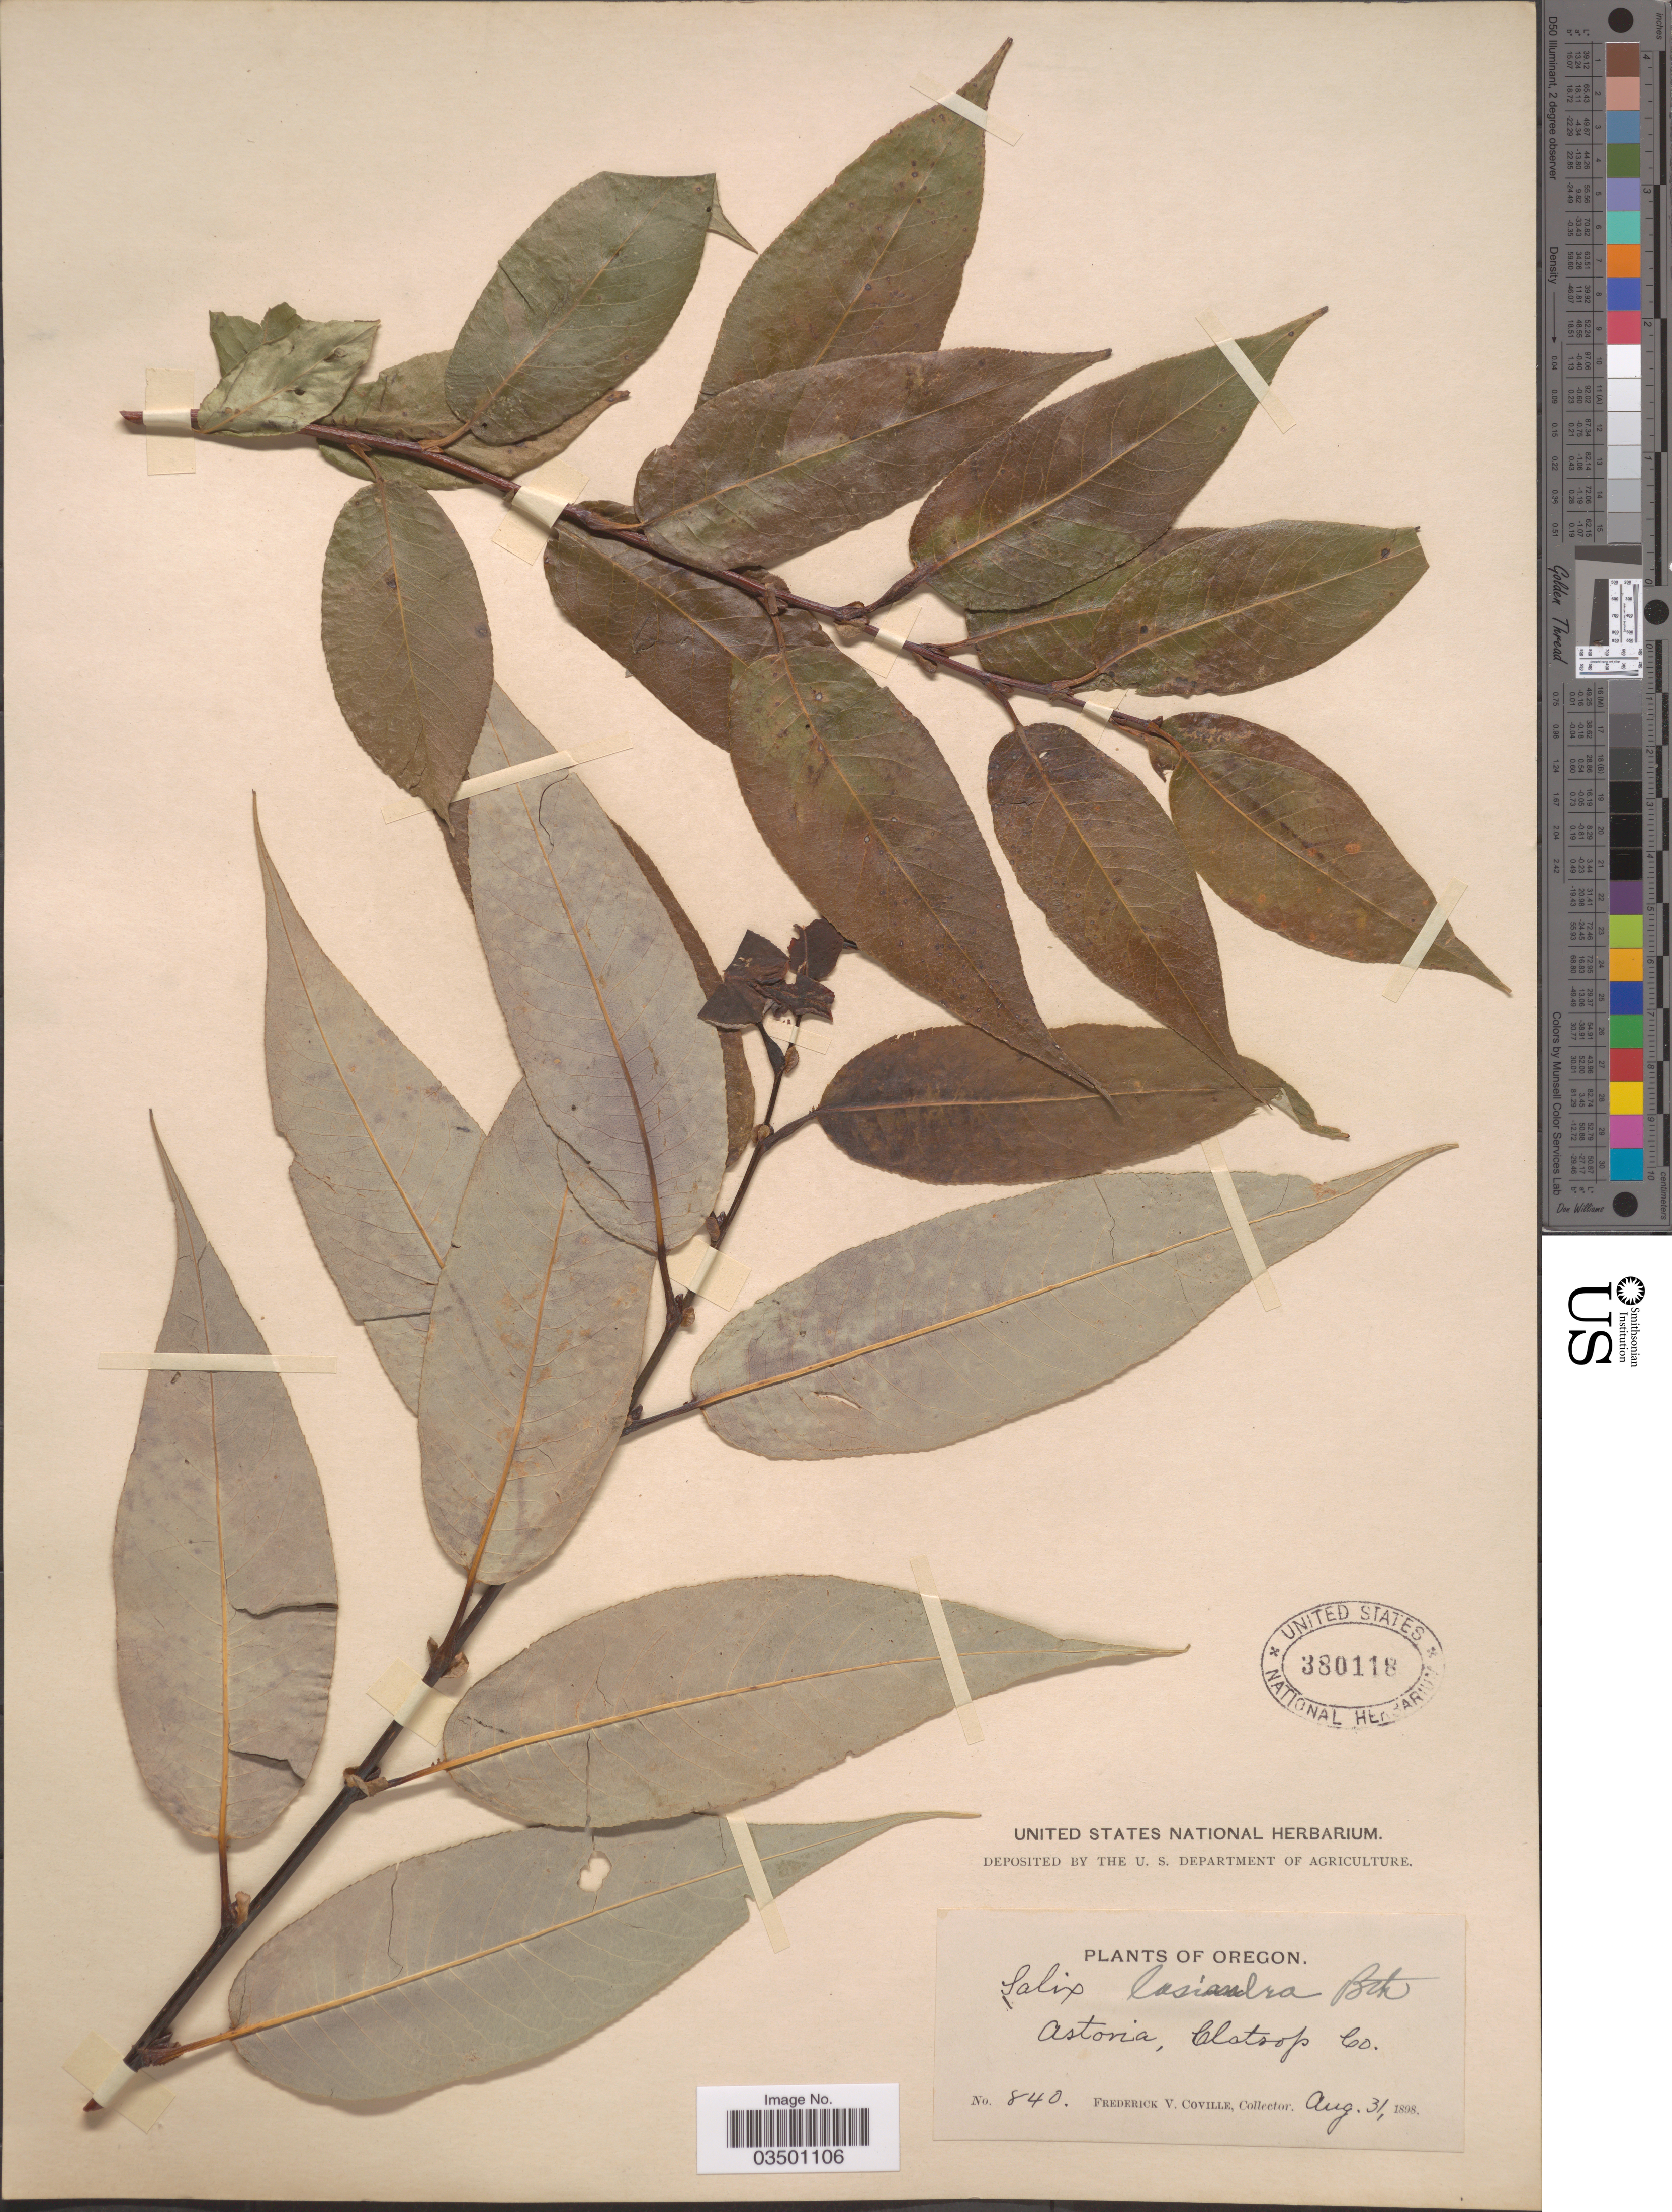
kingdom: Plantae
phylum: Tracheophyta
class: Magnoliopsida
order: Malpighiales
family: Salicaceae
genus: Salix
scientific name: Salix lasiandra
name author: Benth.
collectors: F. V. Coville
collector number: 840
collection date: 1898-08-31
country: United States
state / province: Oregon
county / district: Clatsop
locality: Astoria, Clatsop Co.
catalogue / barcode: US 380118